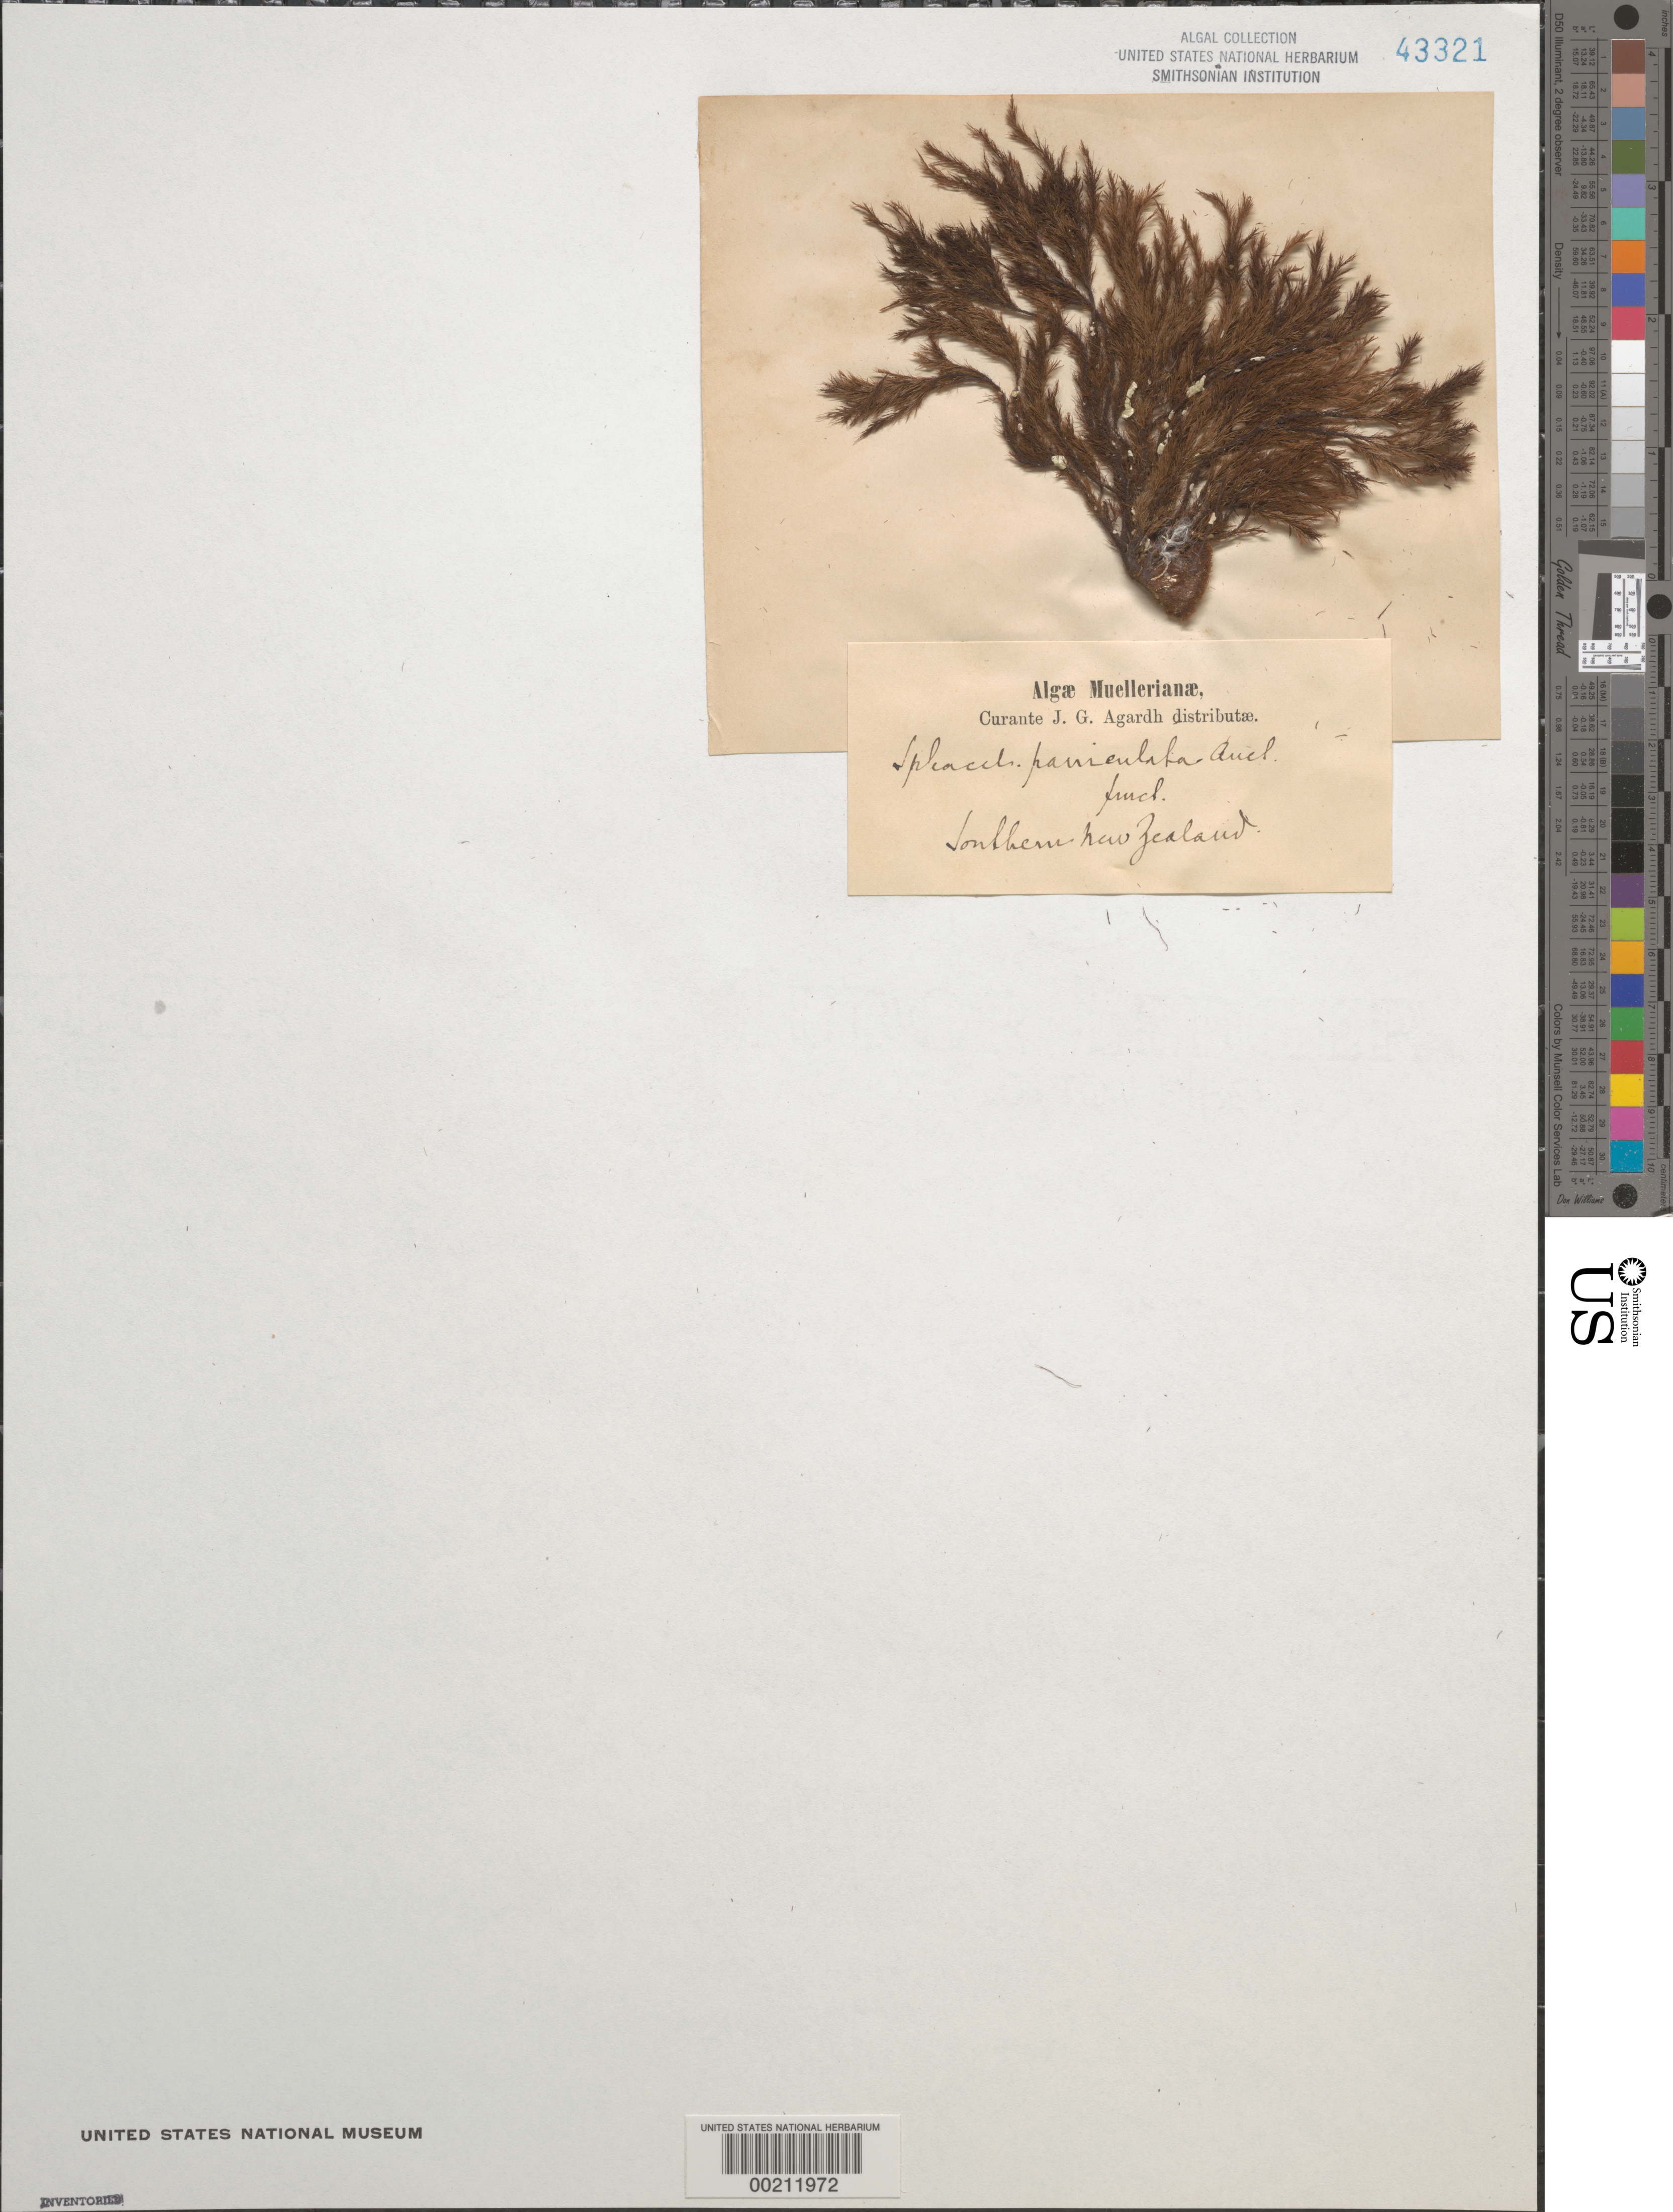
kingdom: Chromista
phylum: Ochrophyta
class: Phaeophyceae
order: Sphacelariales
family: Stypocaulaceae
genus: Halopteris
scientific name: Halopteris paniculata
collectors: F. Mueller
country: New Zealand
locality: Southern portion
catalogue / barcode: US 43321